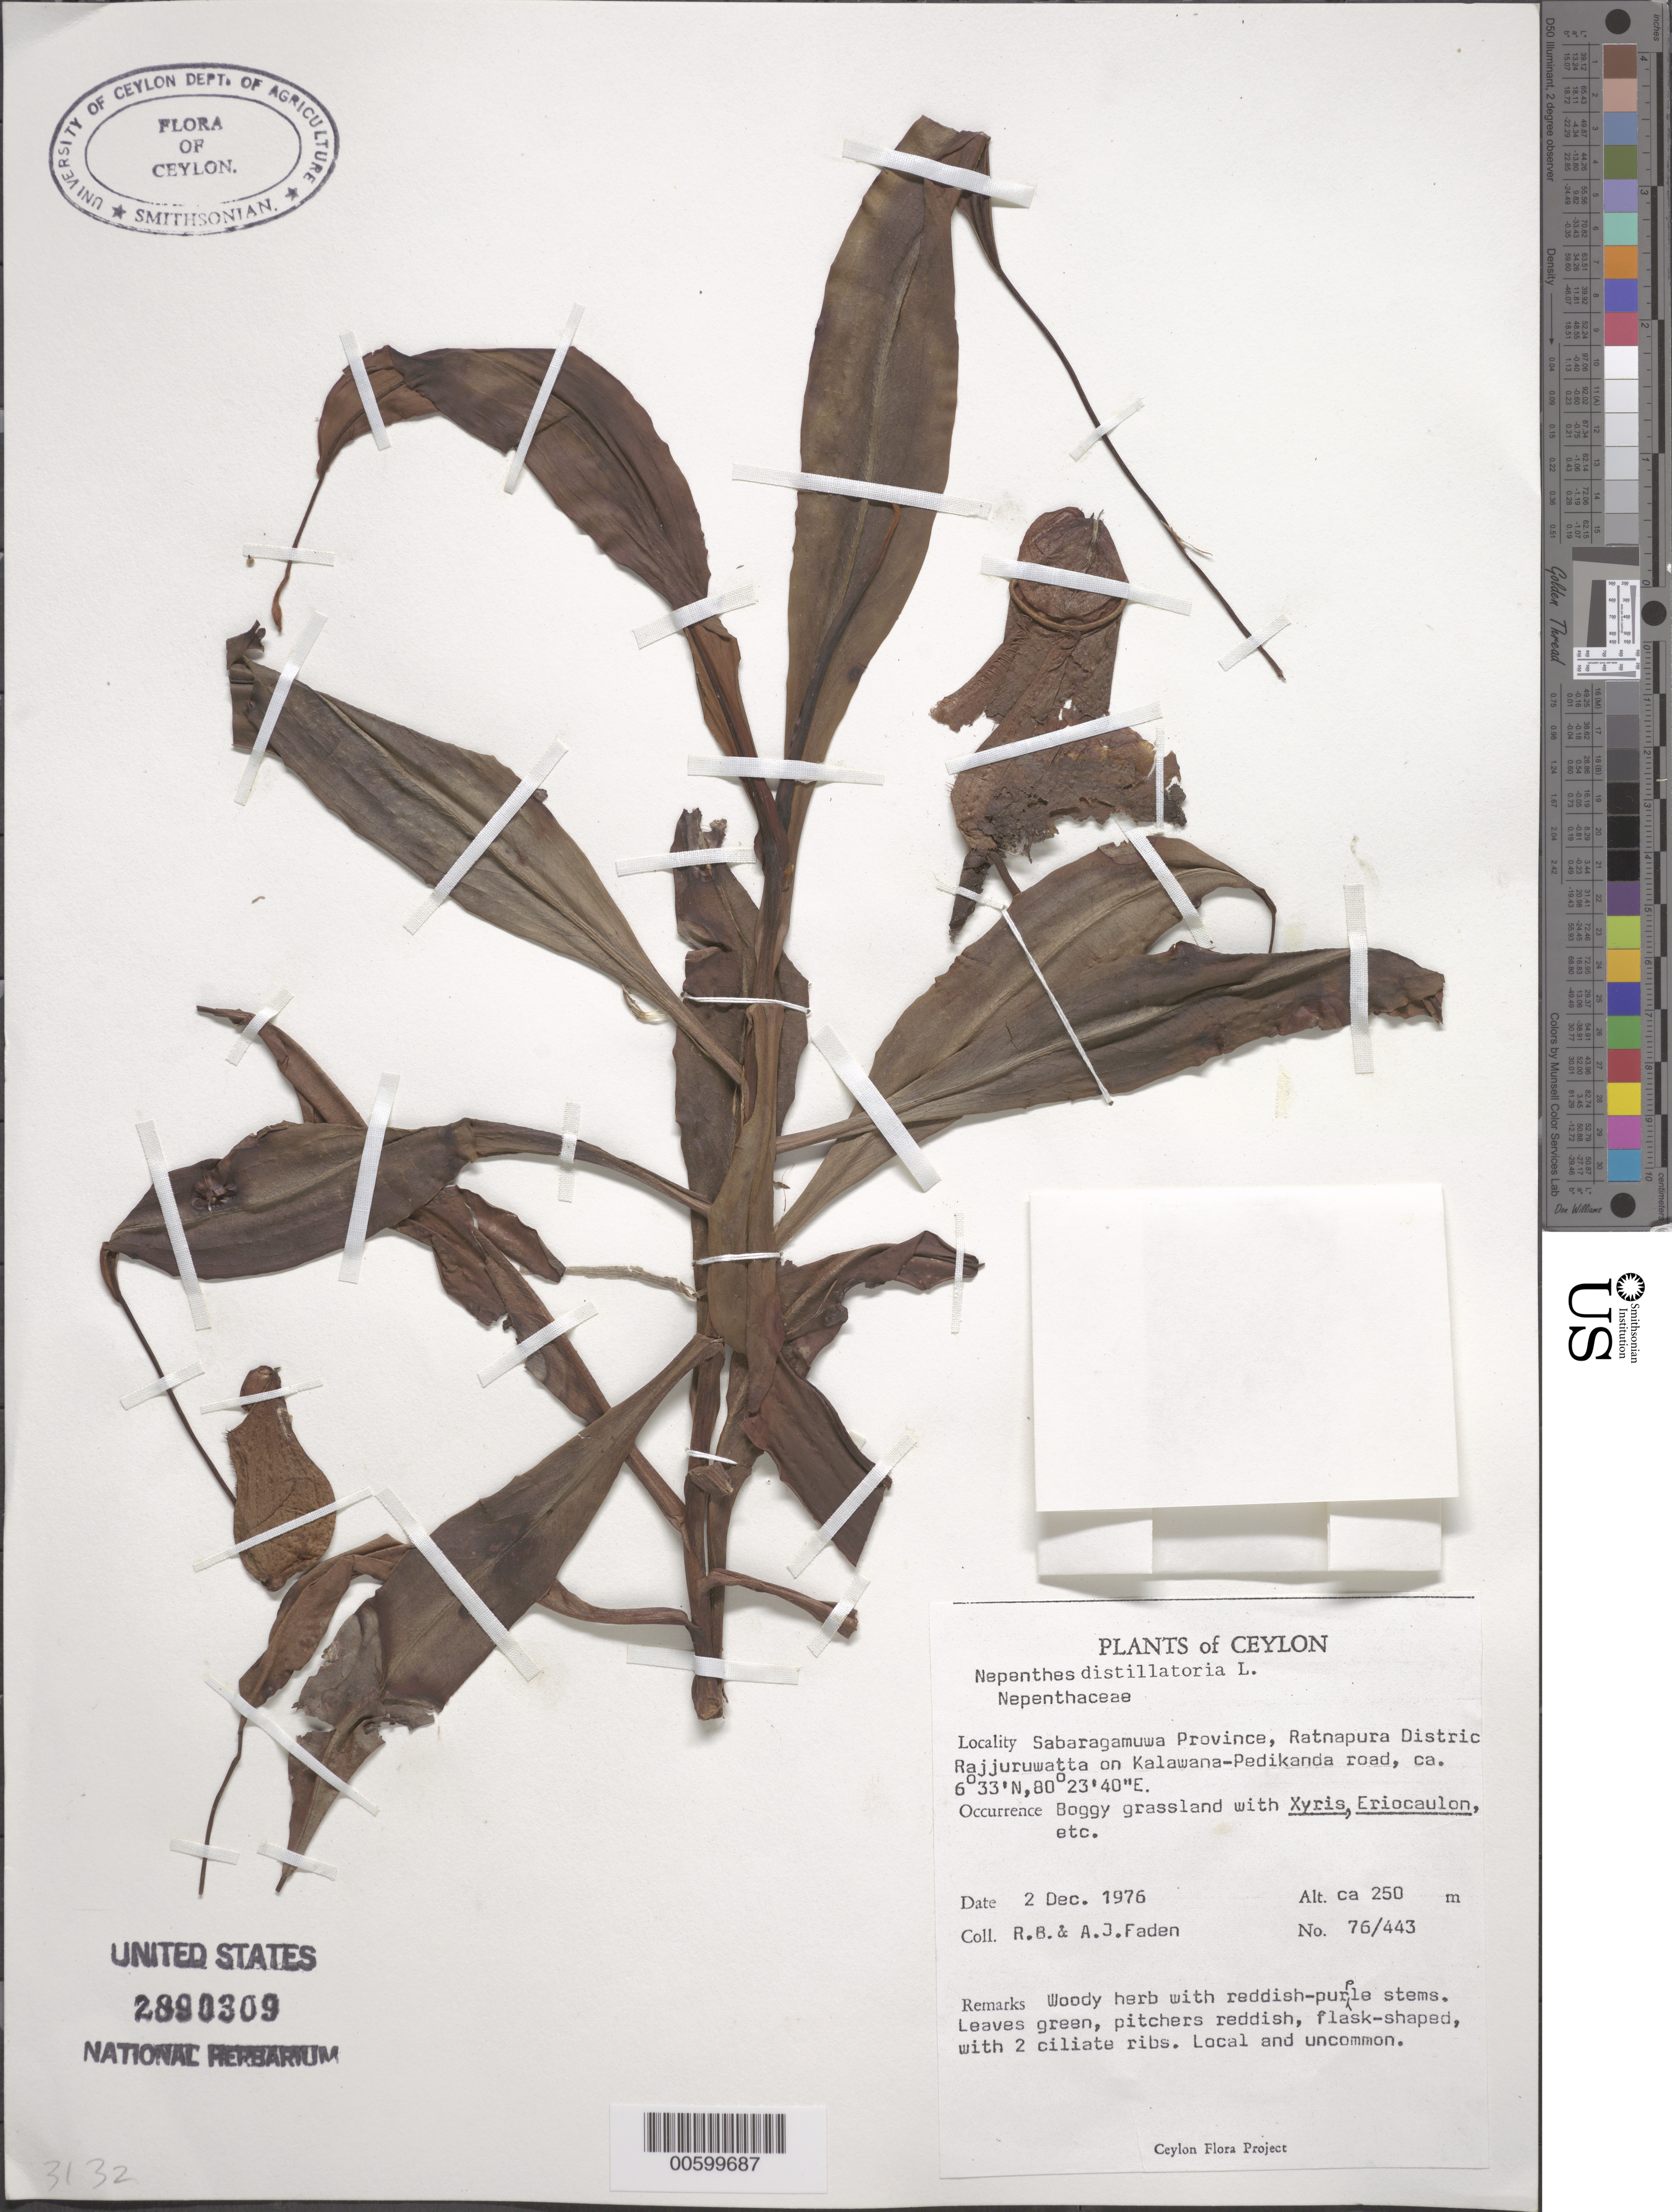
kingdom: Plantae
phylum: Tracheophyta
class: Magnoliopsida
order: Caryophyllales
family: Nepenthaceae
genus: Nepenthes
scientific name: Nepenthes distillatoria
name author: L.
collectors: R. B. Faden & A. J. Faden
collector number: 76-443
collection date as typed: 02 Dec 1976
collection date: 1976-12-02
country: Sri Lanka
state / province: Sabaragamuwa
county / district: Ratnapura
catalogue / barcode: US 2890309